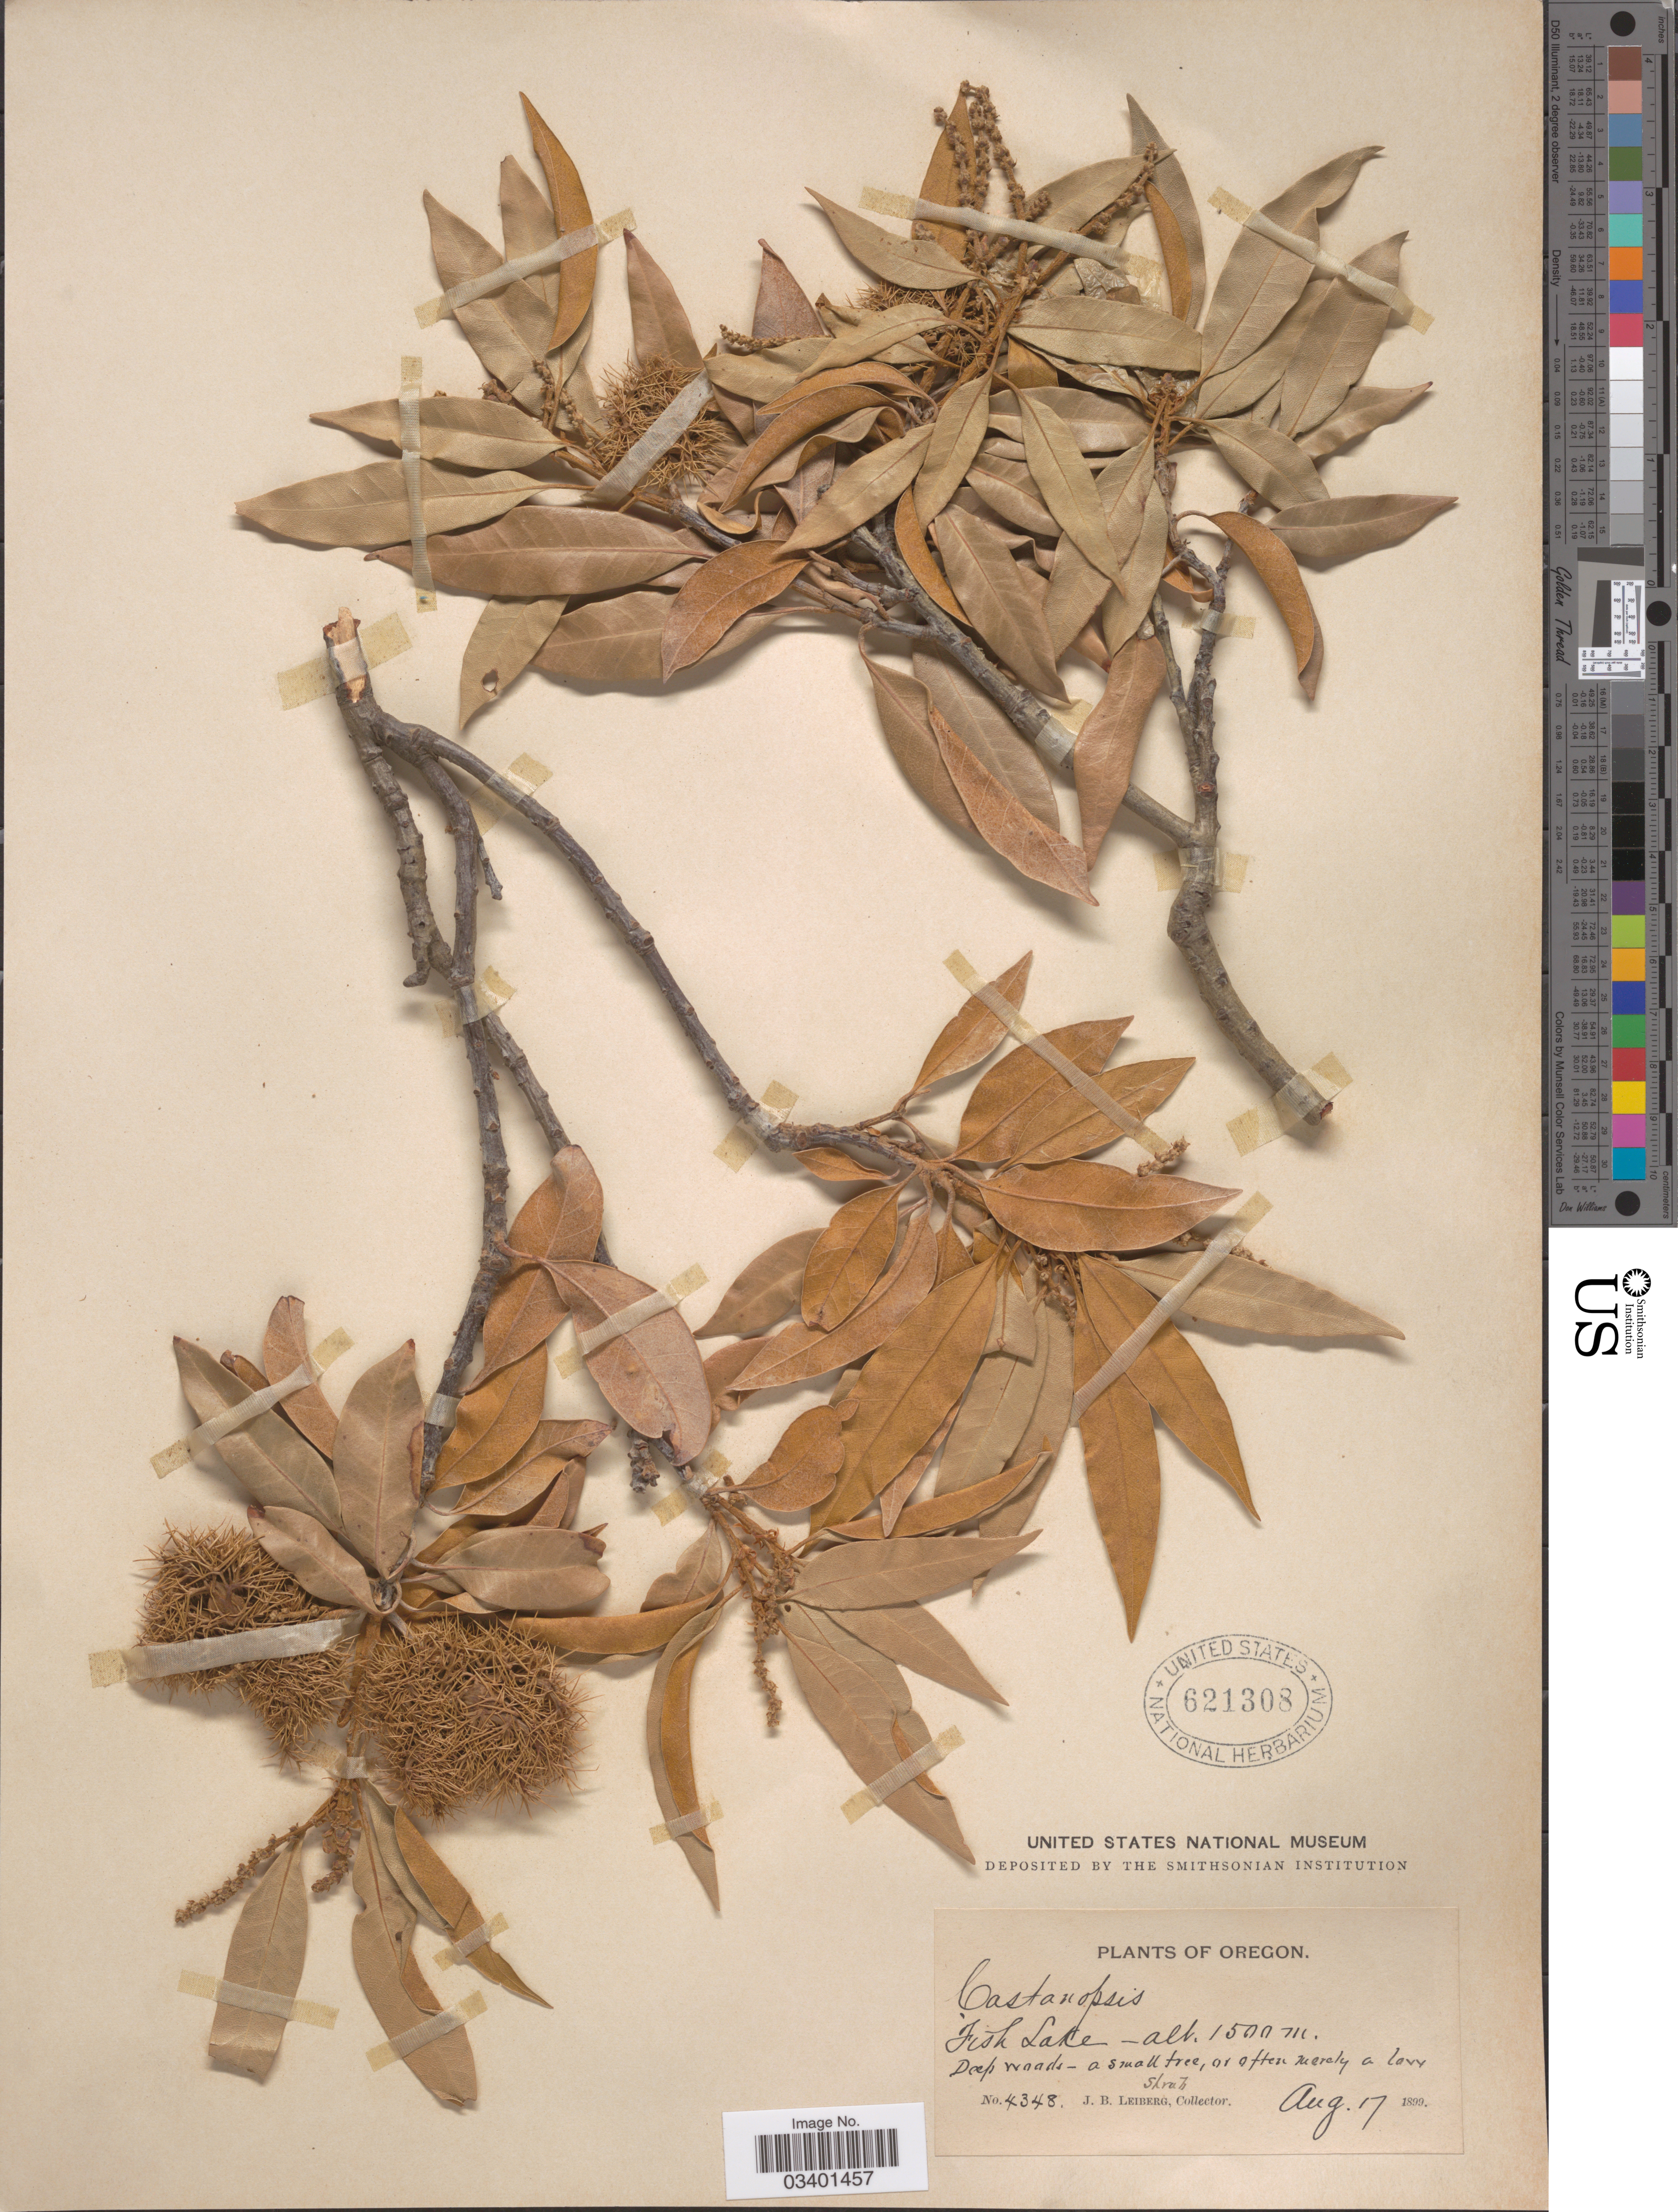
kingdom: Plantae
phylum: Tracheophyta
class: Magnoliopsida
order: Fagales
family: Fagaceae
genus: Chrysolepis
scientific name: Chrysolepis chrysophylla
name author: (Douglas ex Hook.) Hjelmq.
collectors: J. B. Leiberg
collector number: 4348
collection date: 1899-08-17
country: United States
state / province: Oregon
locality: Fish Lake.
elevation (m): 1500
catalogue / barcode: US 621308